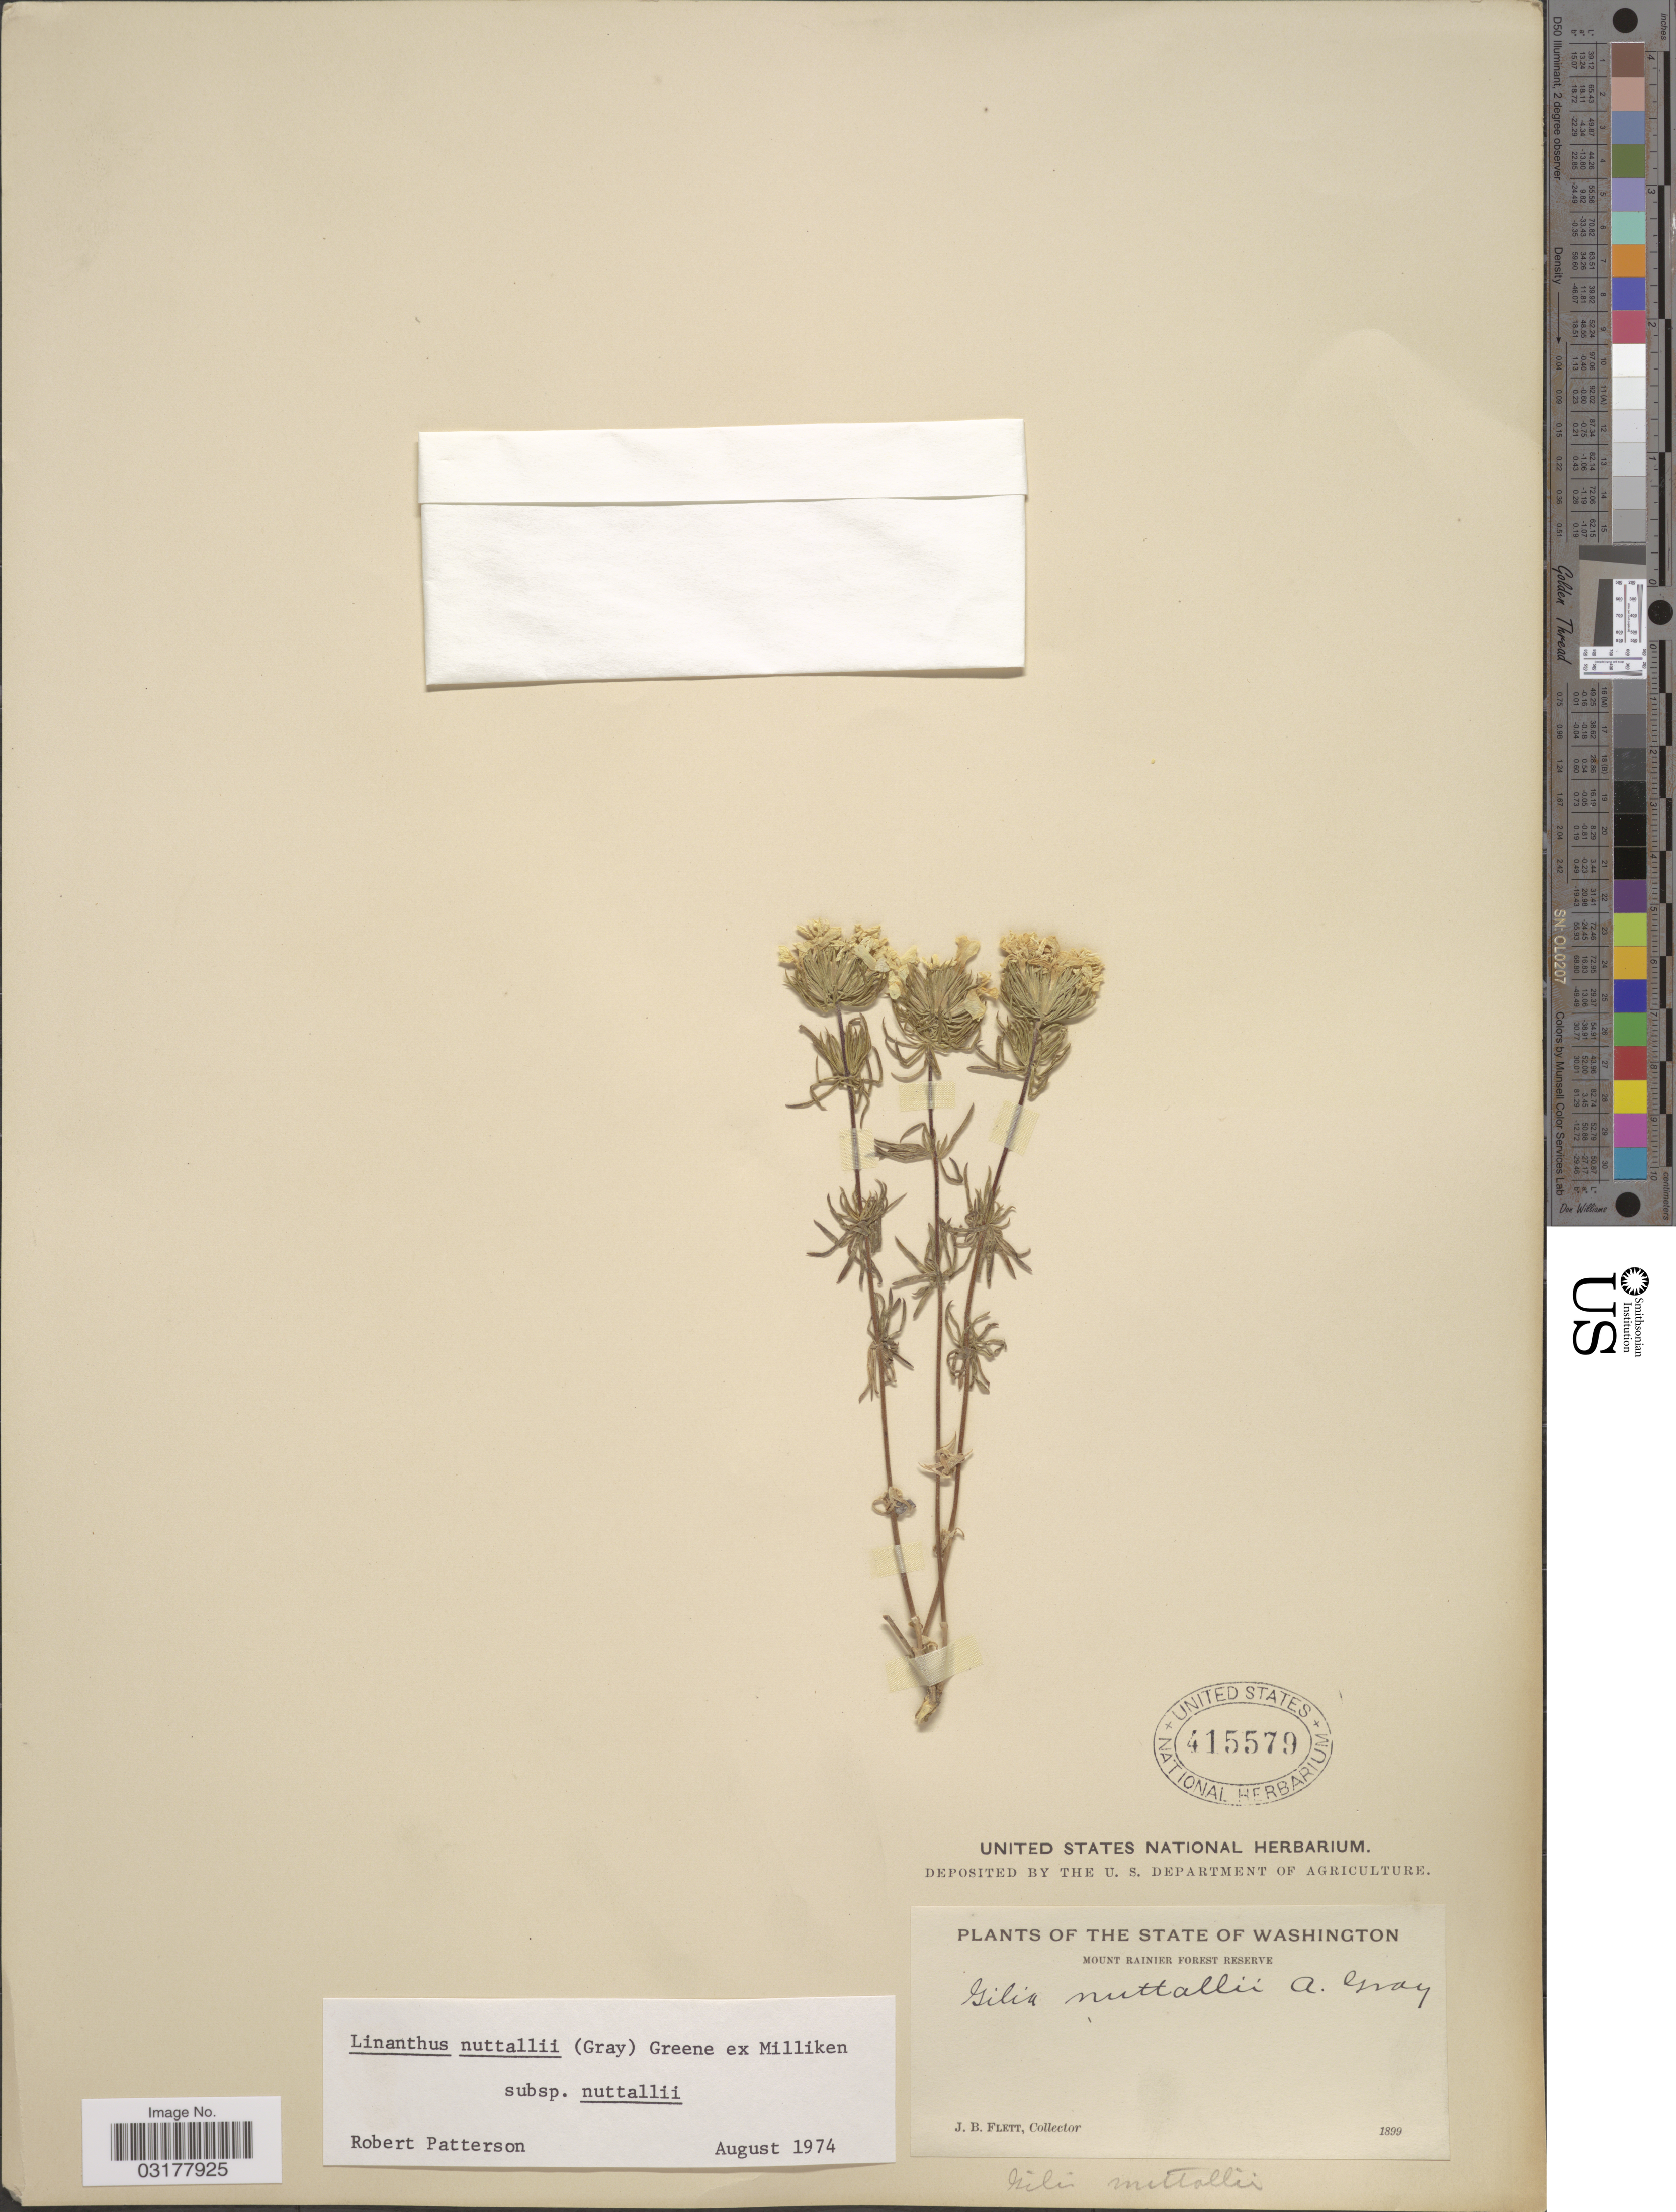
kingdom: Plantae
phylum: Tracheophyta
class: Magnoliopsida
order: Ericales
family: Polemoniaceae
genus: Leptosiphon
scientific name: Leptosiphon nuttallii subsp. nuttallii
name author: (A. Gray) J.M. Porter & L.A. Johnson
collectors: J. Flett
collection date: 1899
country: United States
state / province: Washington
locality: Mount Rainier Forest Reserve.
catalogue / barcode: US 415579